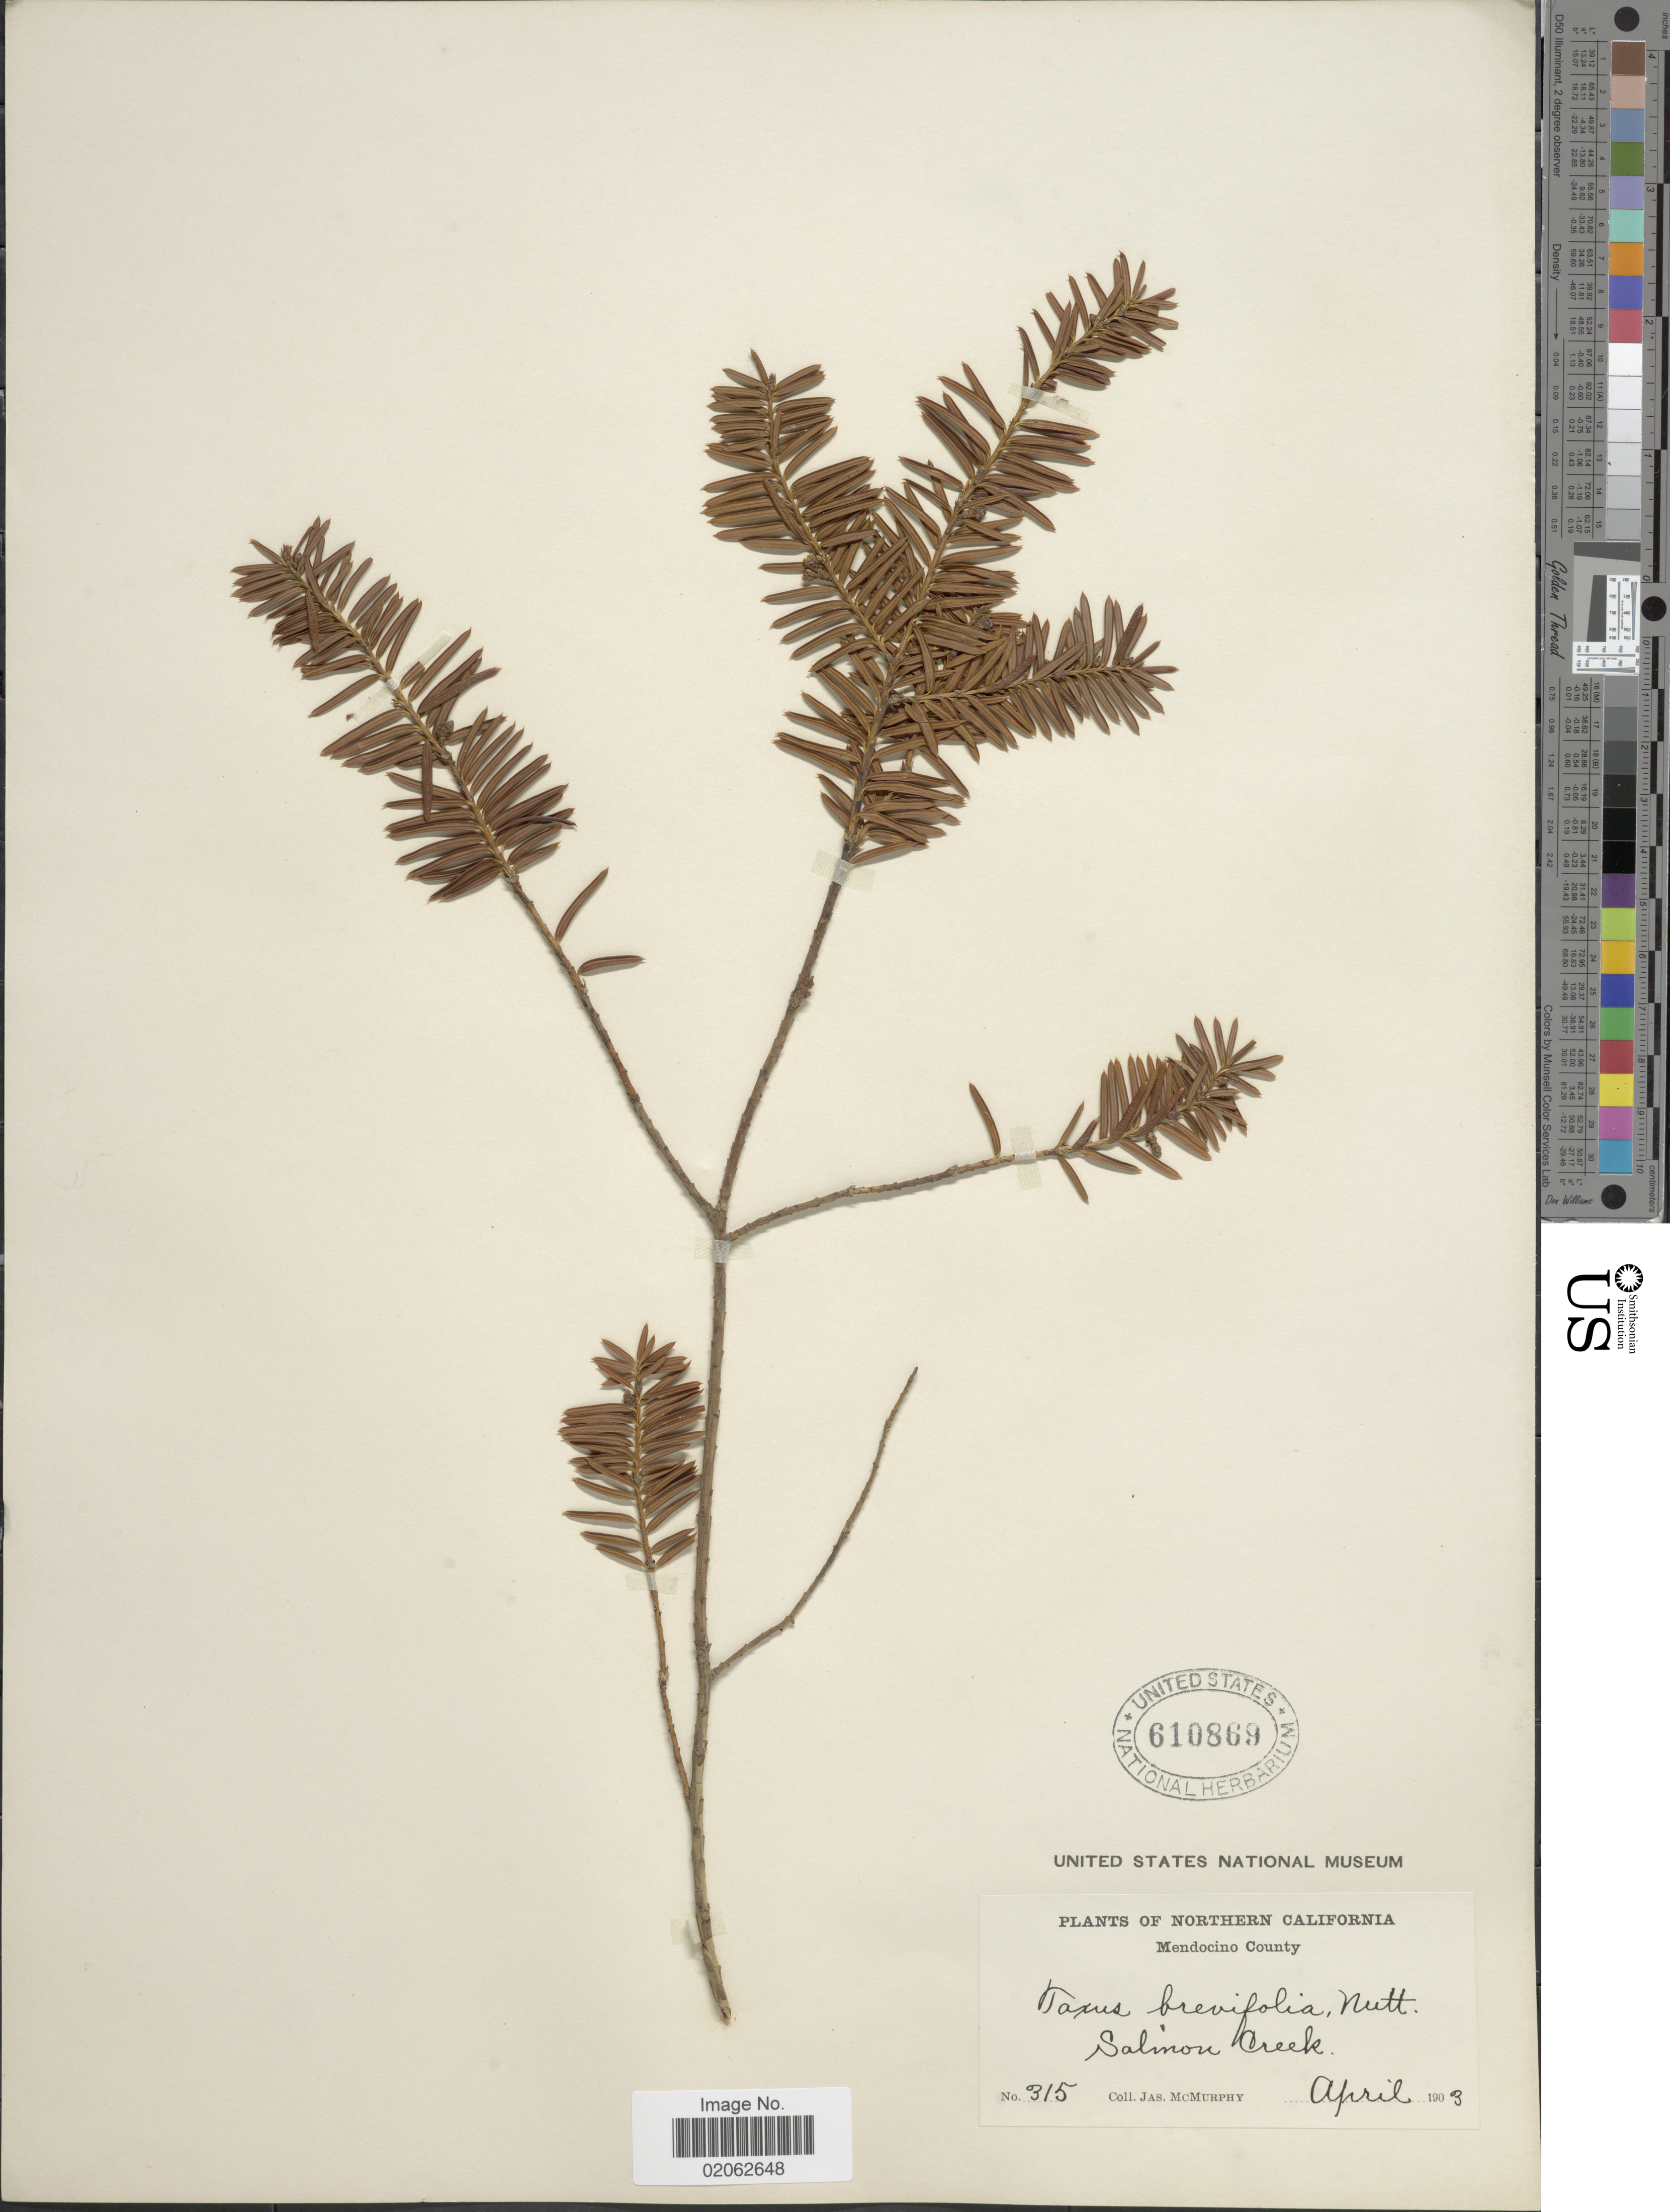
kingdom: Plantae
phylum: Tracheophyta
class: Pinopsida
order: Pinales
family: Taxaceae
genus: Taxus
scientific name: Taxus brevifolia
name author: Nutt.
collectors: J. McMurphy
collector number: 315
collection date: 1903-04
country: United States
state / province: California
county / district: Mendocino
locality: Northern California, Mendocino County, Salmon Creek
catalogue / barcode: US 610869